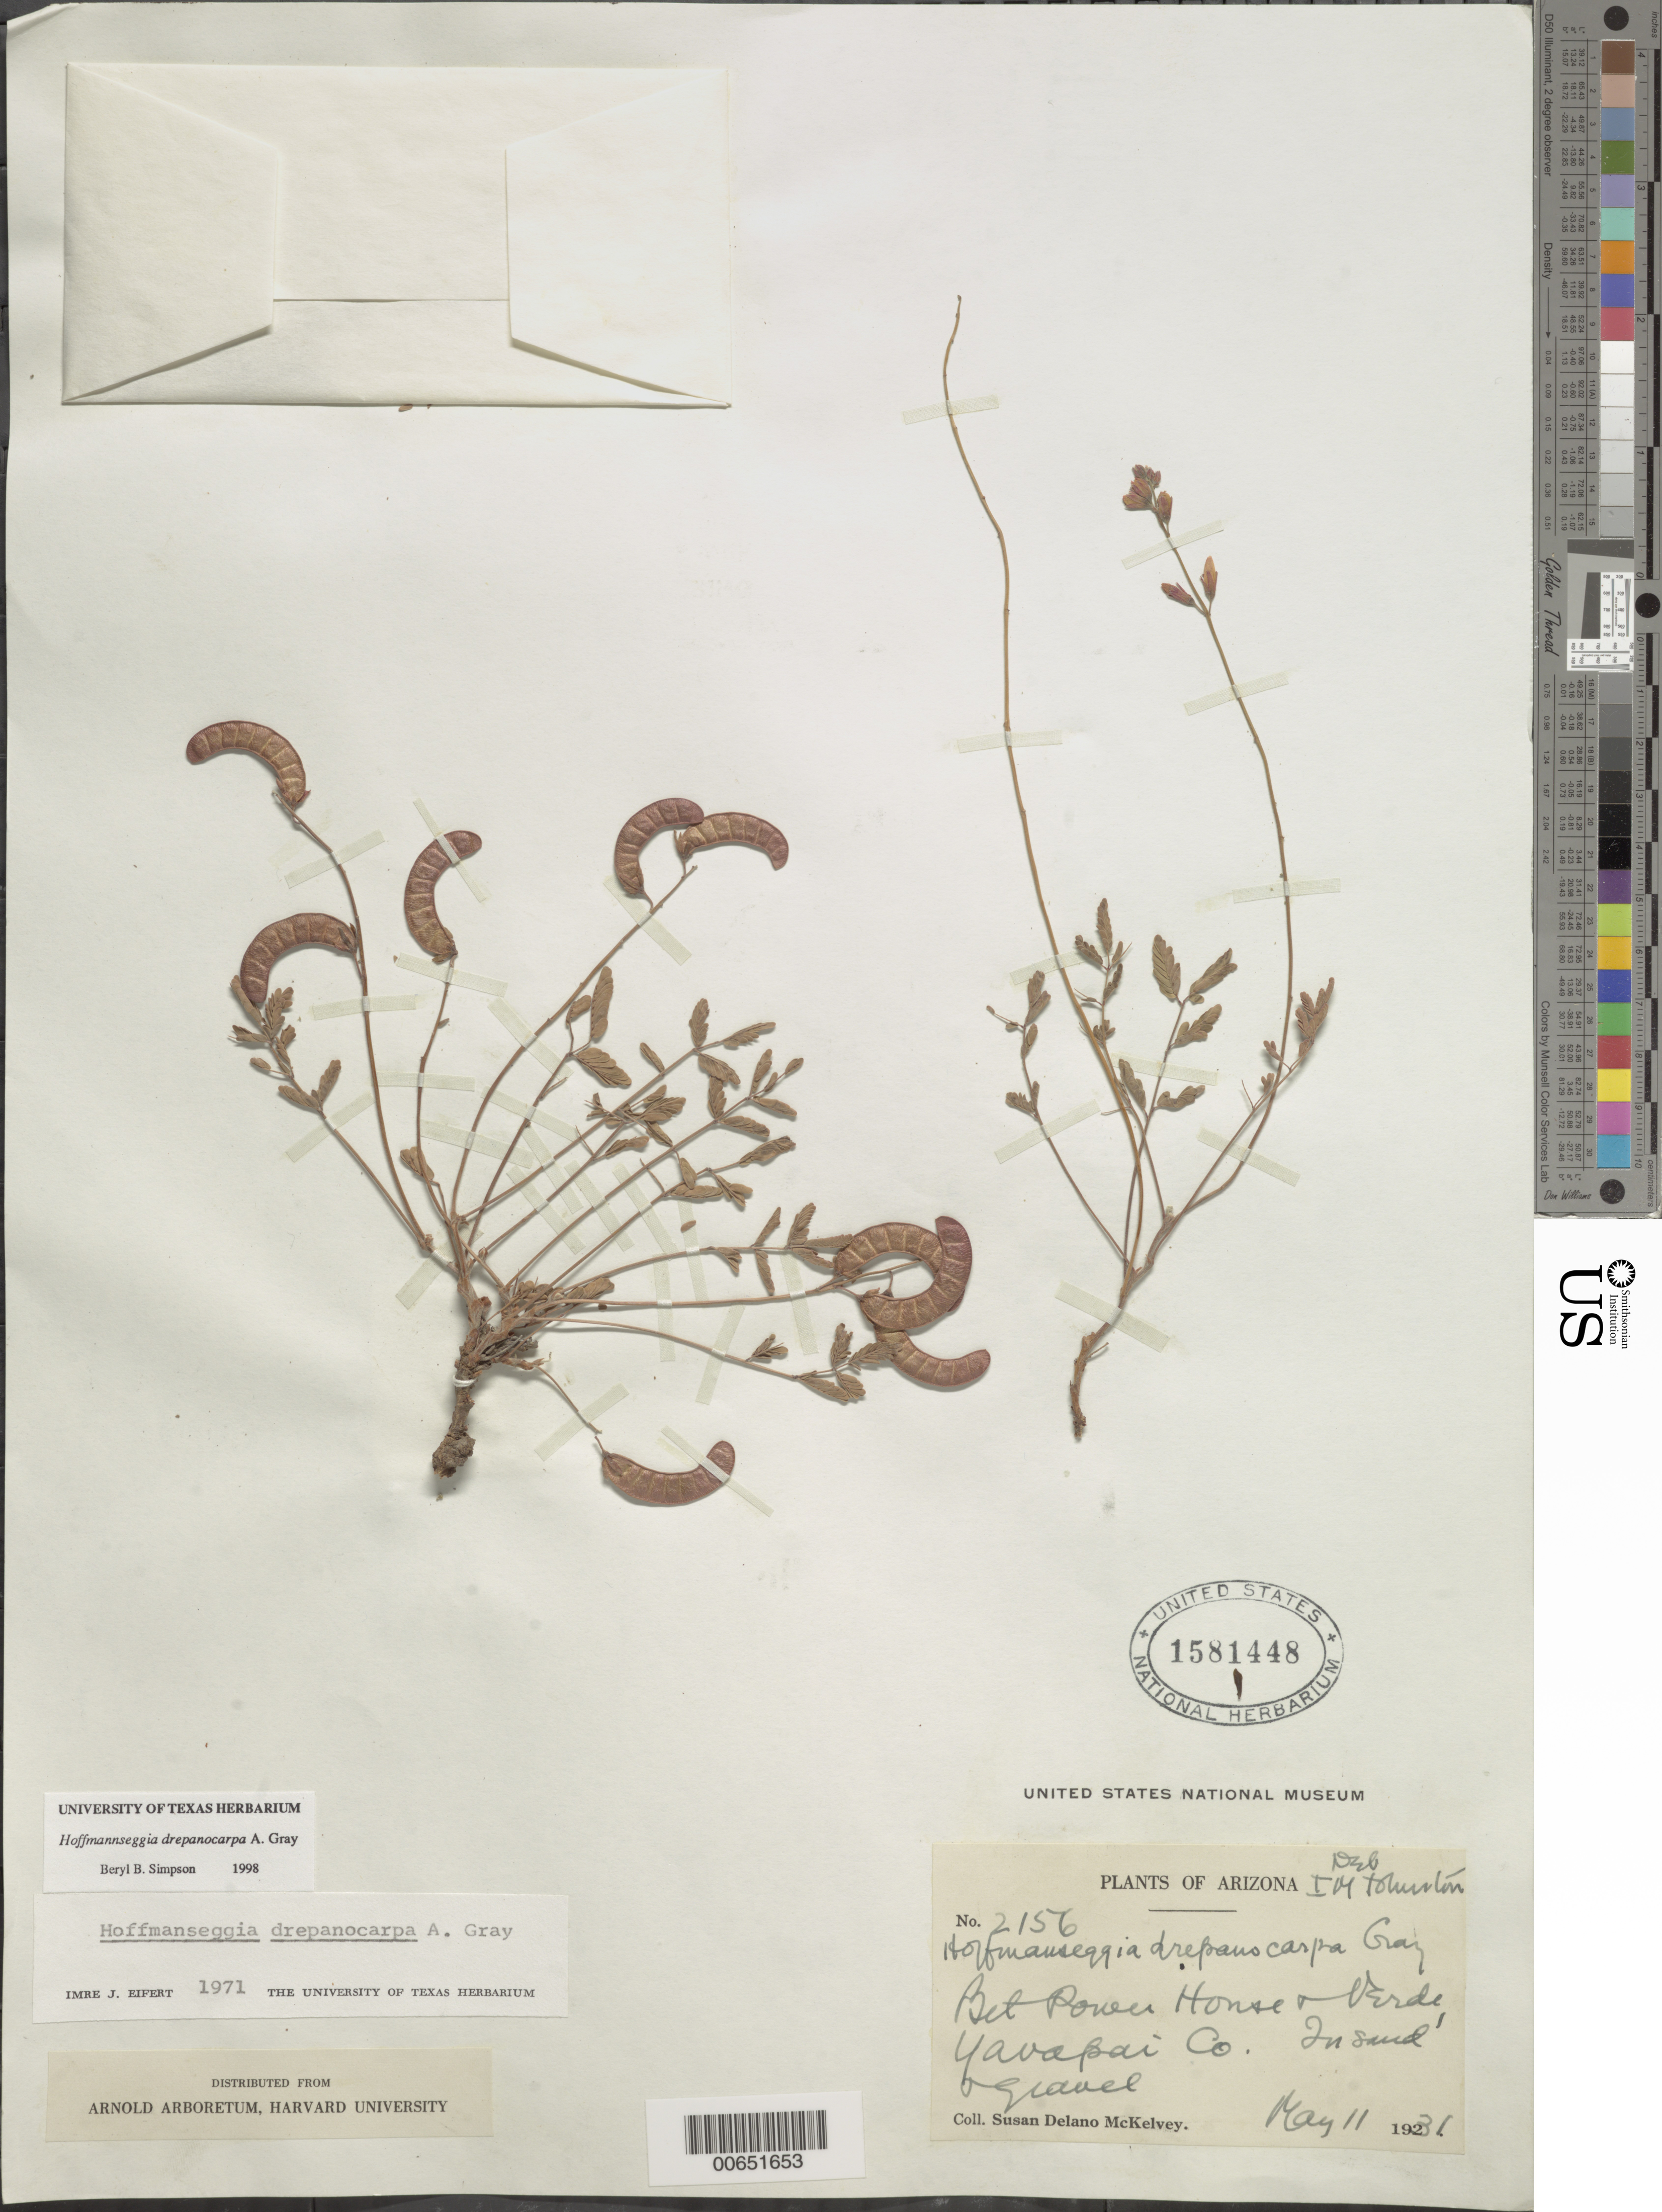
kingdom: Plantae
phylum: Tracheophyta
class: Magnoliopsida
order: Fabales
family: Fabaceae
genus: Hoffmannseggia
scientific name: Hoffmannseggia drepanocarpa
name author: A. Gray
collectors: S. A. McKelvey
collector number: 2156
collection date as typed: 11 May 1931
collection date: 1931-05-11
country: United States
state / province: Arizona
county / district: Yavapai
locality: Between Power House and Verde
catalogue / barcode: US 1581448